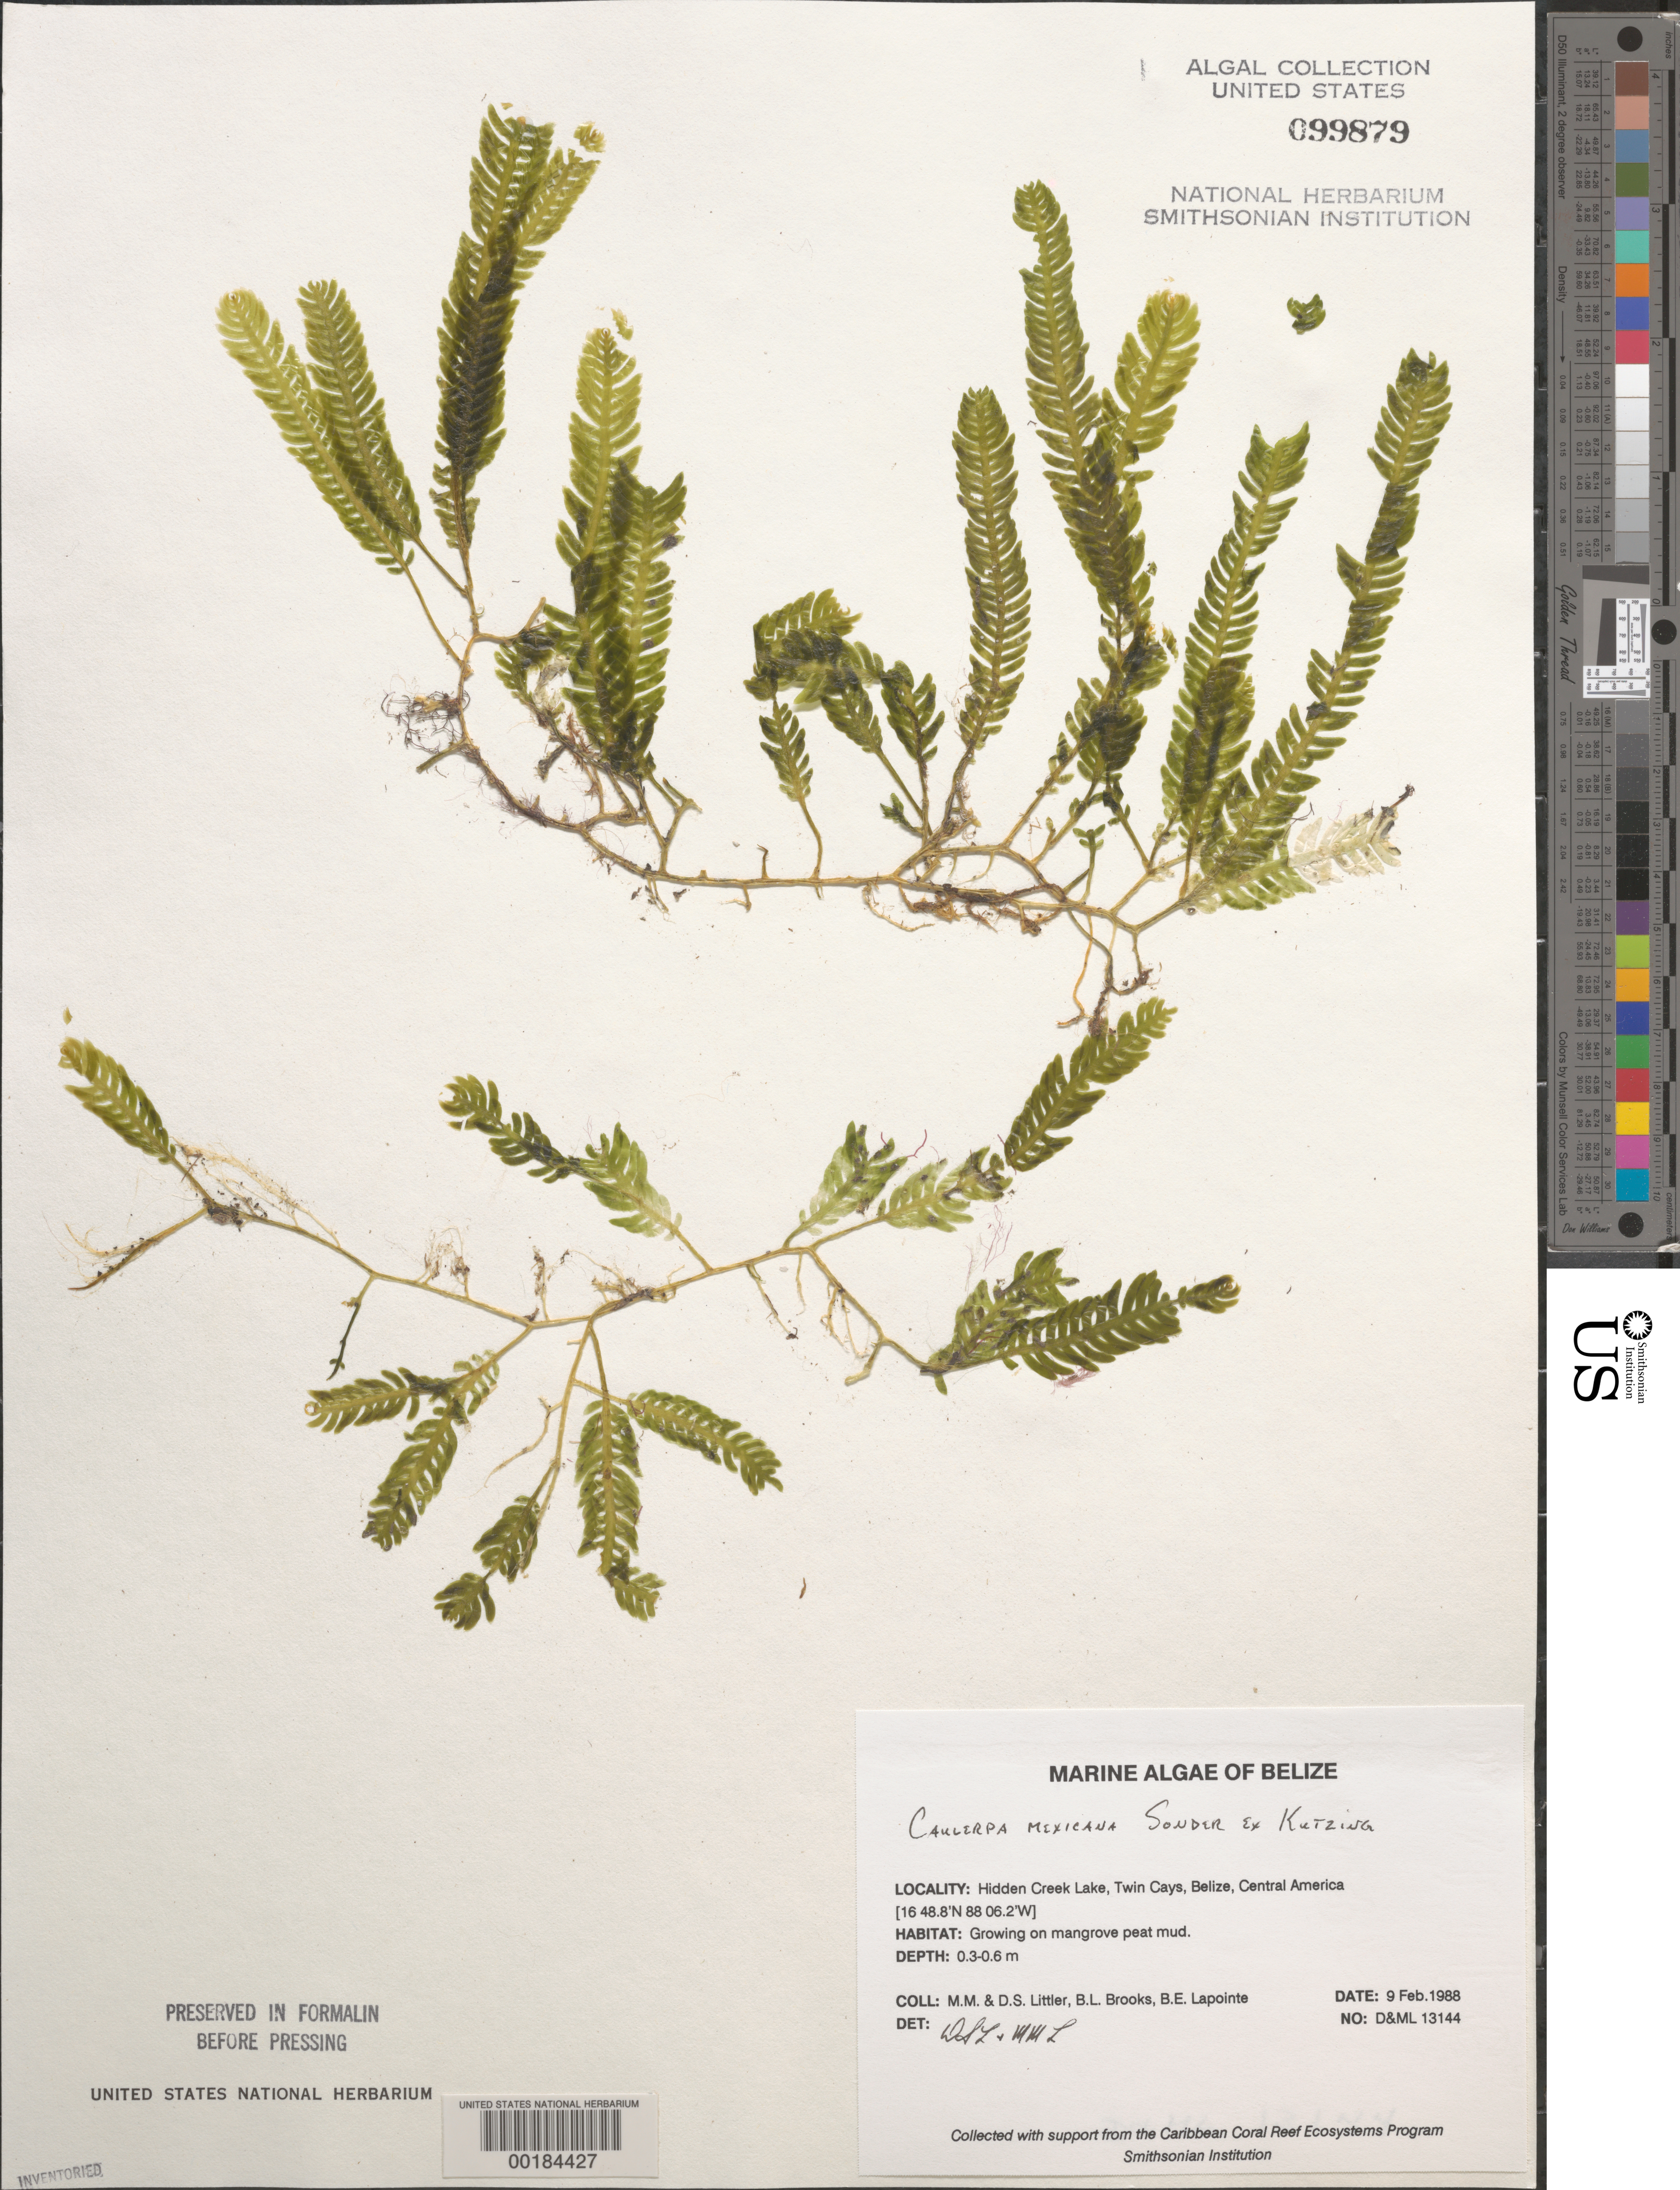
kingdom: Plantae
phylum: Chlorophyta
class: Ulvophyceae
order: Bryopsidales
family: Caulerpaceae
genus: Caulerpa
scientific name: Caulerpa mexicana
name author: Sond. ex Kütz.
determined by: Littler, D. S.; Littler, M. M.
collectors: M. M. Littler, D. S. Littler, B. Brooks & B. Lapointe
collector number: D&ML 13144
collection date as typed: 09 Feb 1988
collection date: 1988-02-09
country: Belize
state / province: Stann Creek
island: Twin Cays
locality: Hidden Creek Lake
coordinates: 16 48.8'N, 88 06.2'W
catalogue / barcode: US 99879